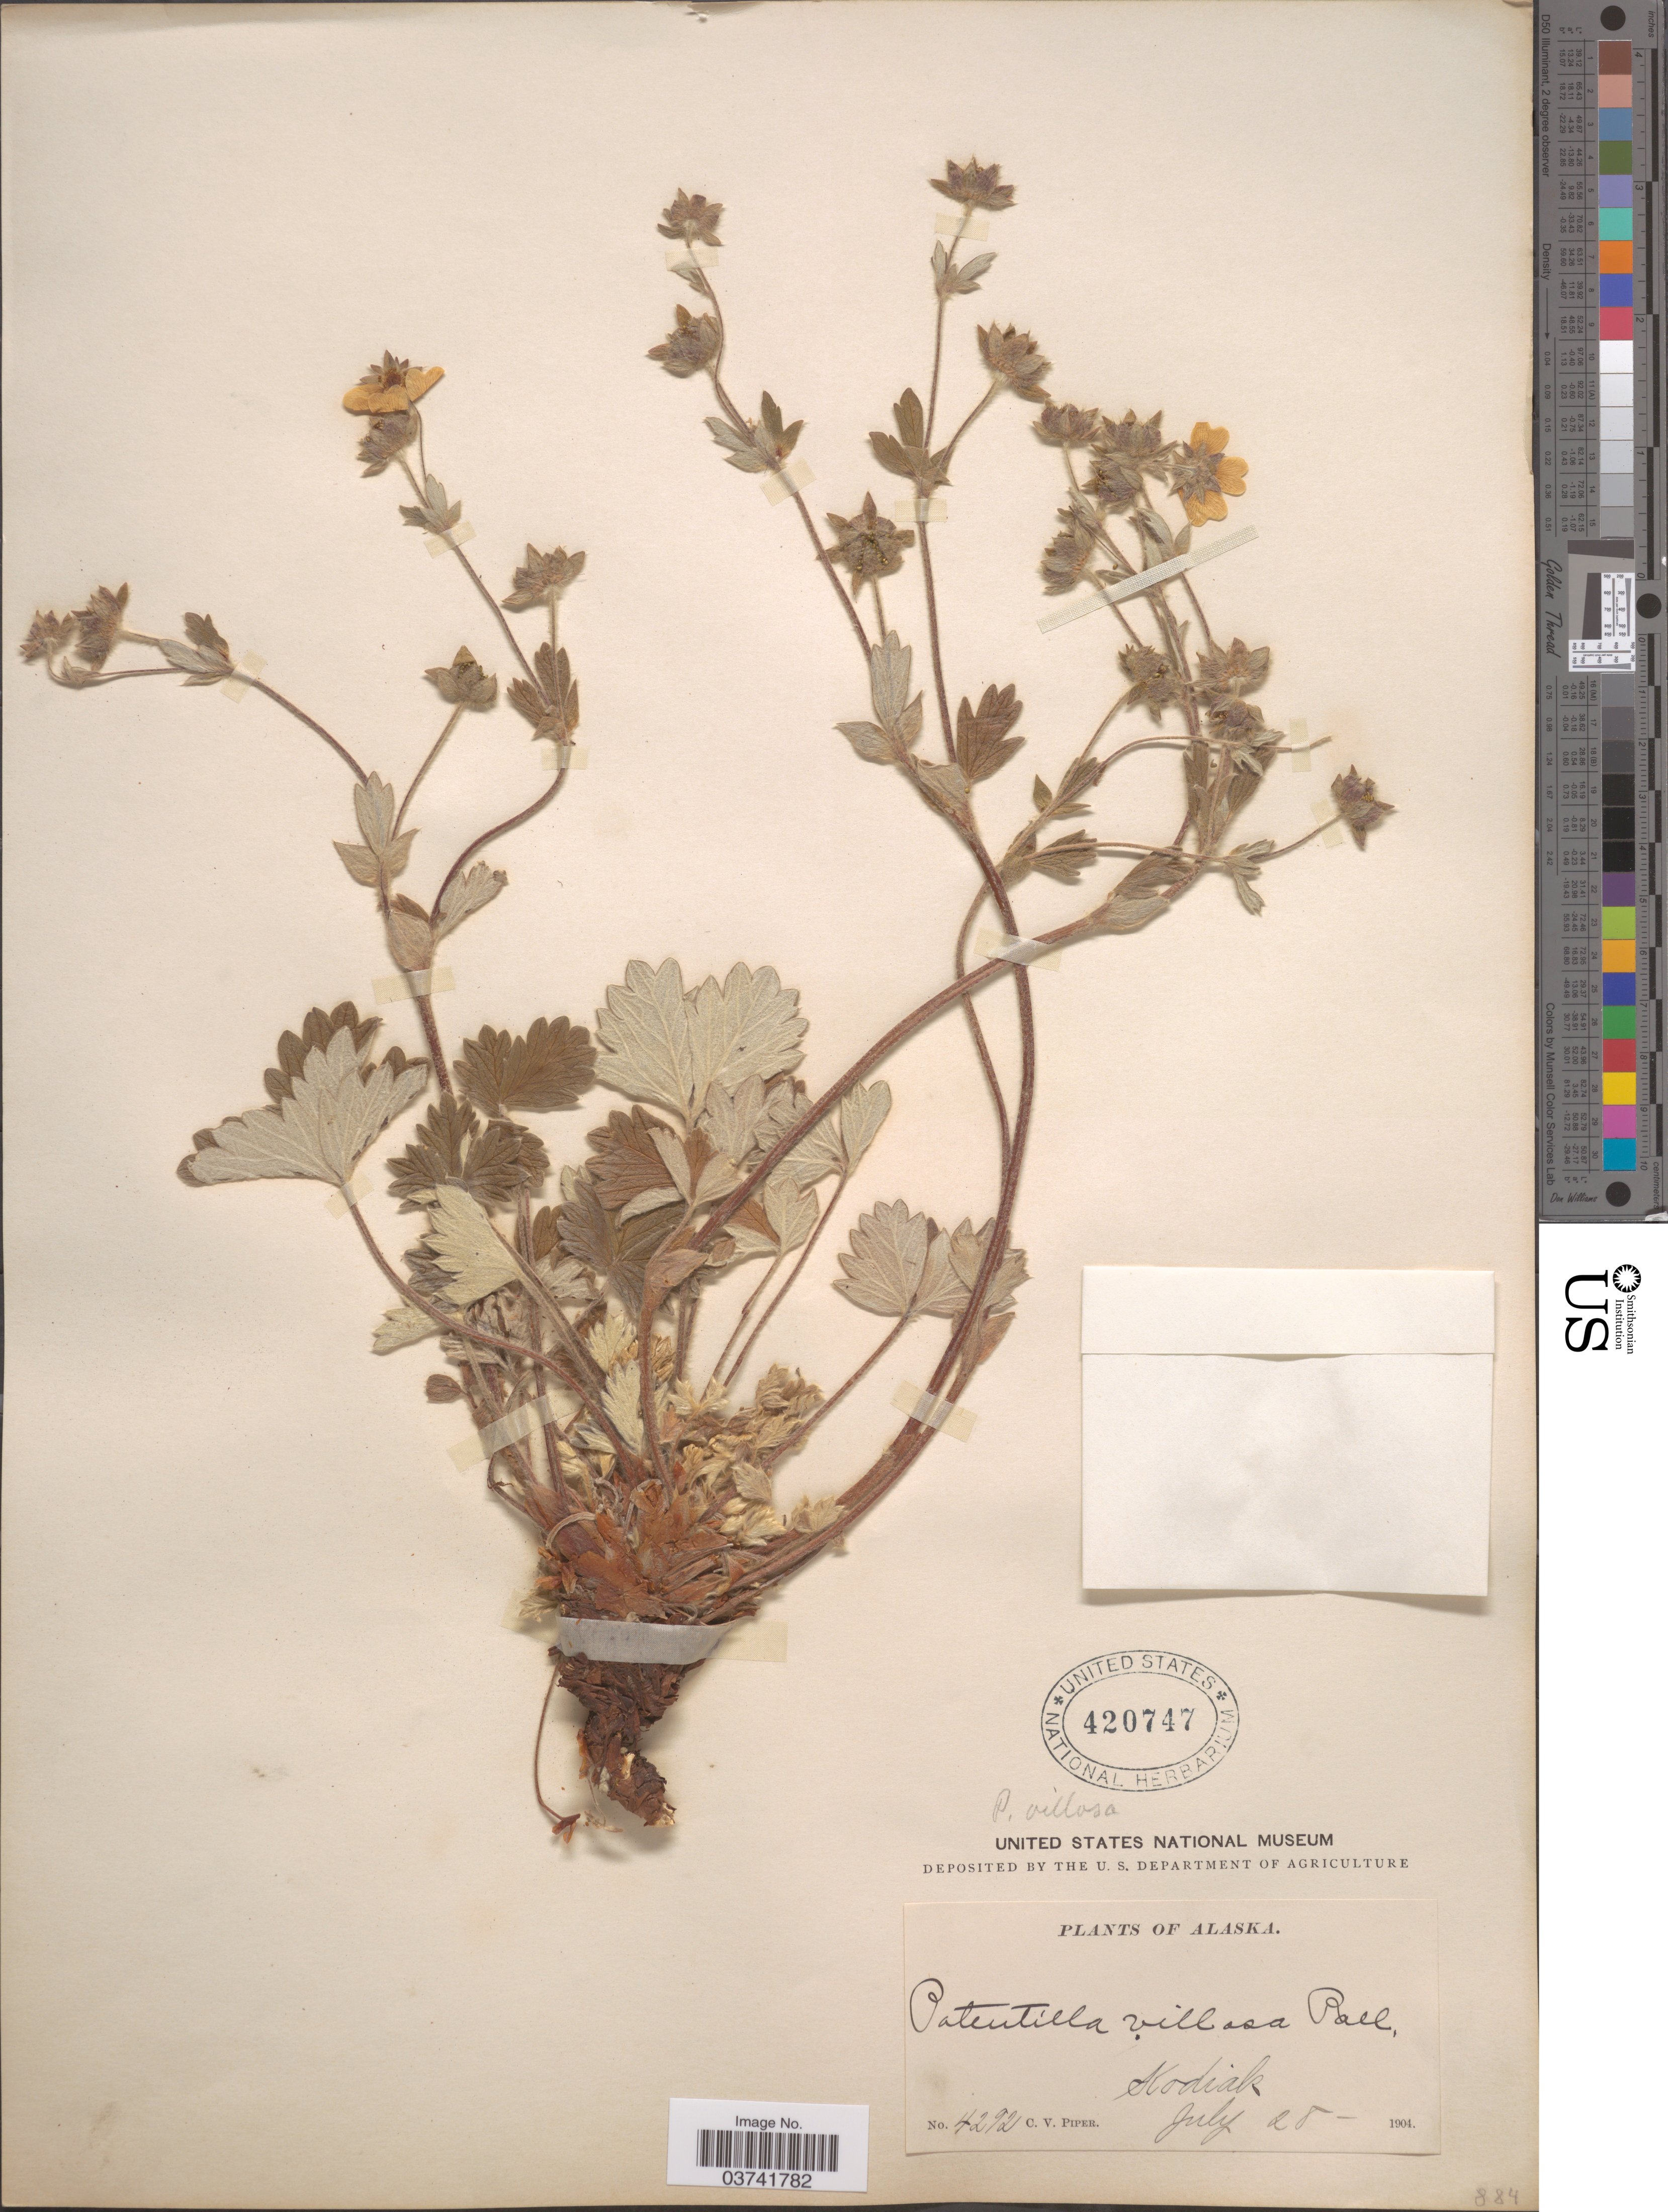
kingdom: Plantae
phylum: Tracheophyta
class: Magnoliopsida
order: Rosales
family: Rosaceae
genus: Potentilla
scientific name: Potentilla villosa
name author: Pall. ex Pursh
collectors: C. V. Piper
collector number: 4292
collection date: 1904-07-28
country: United States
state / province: Alaska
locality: Kodiak.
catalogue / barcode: US 420747